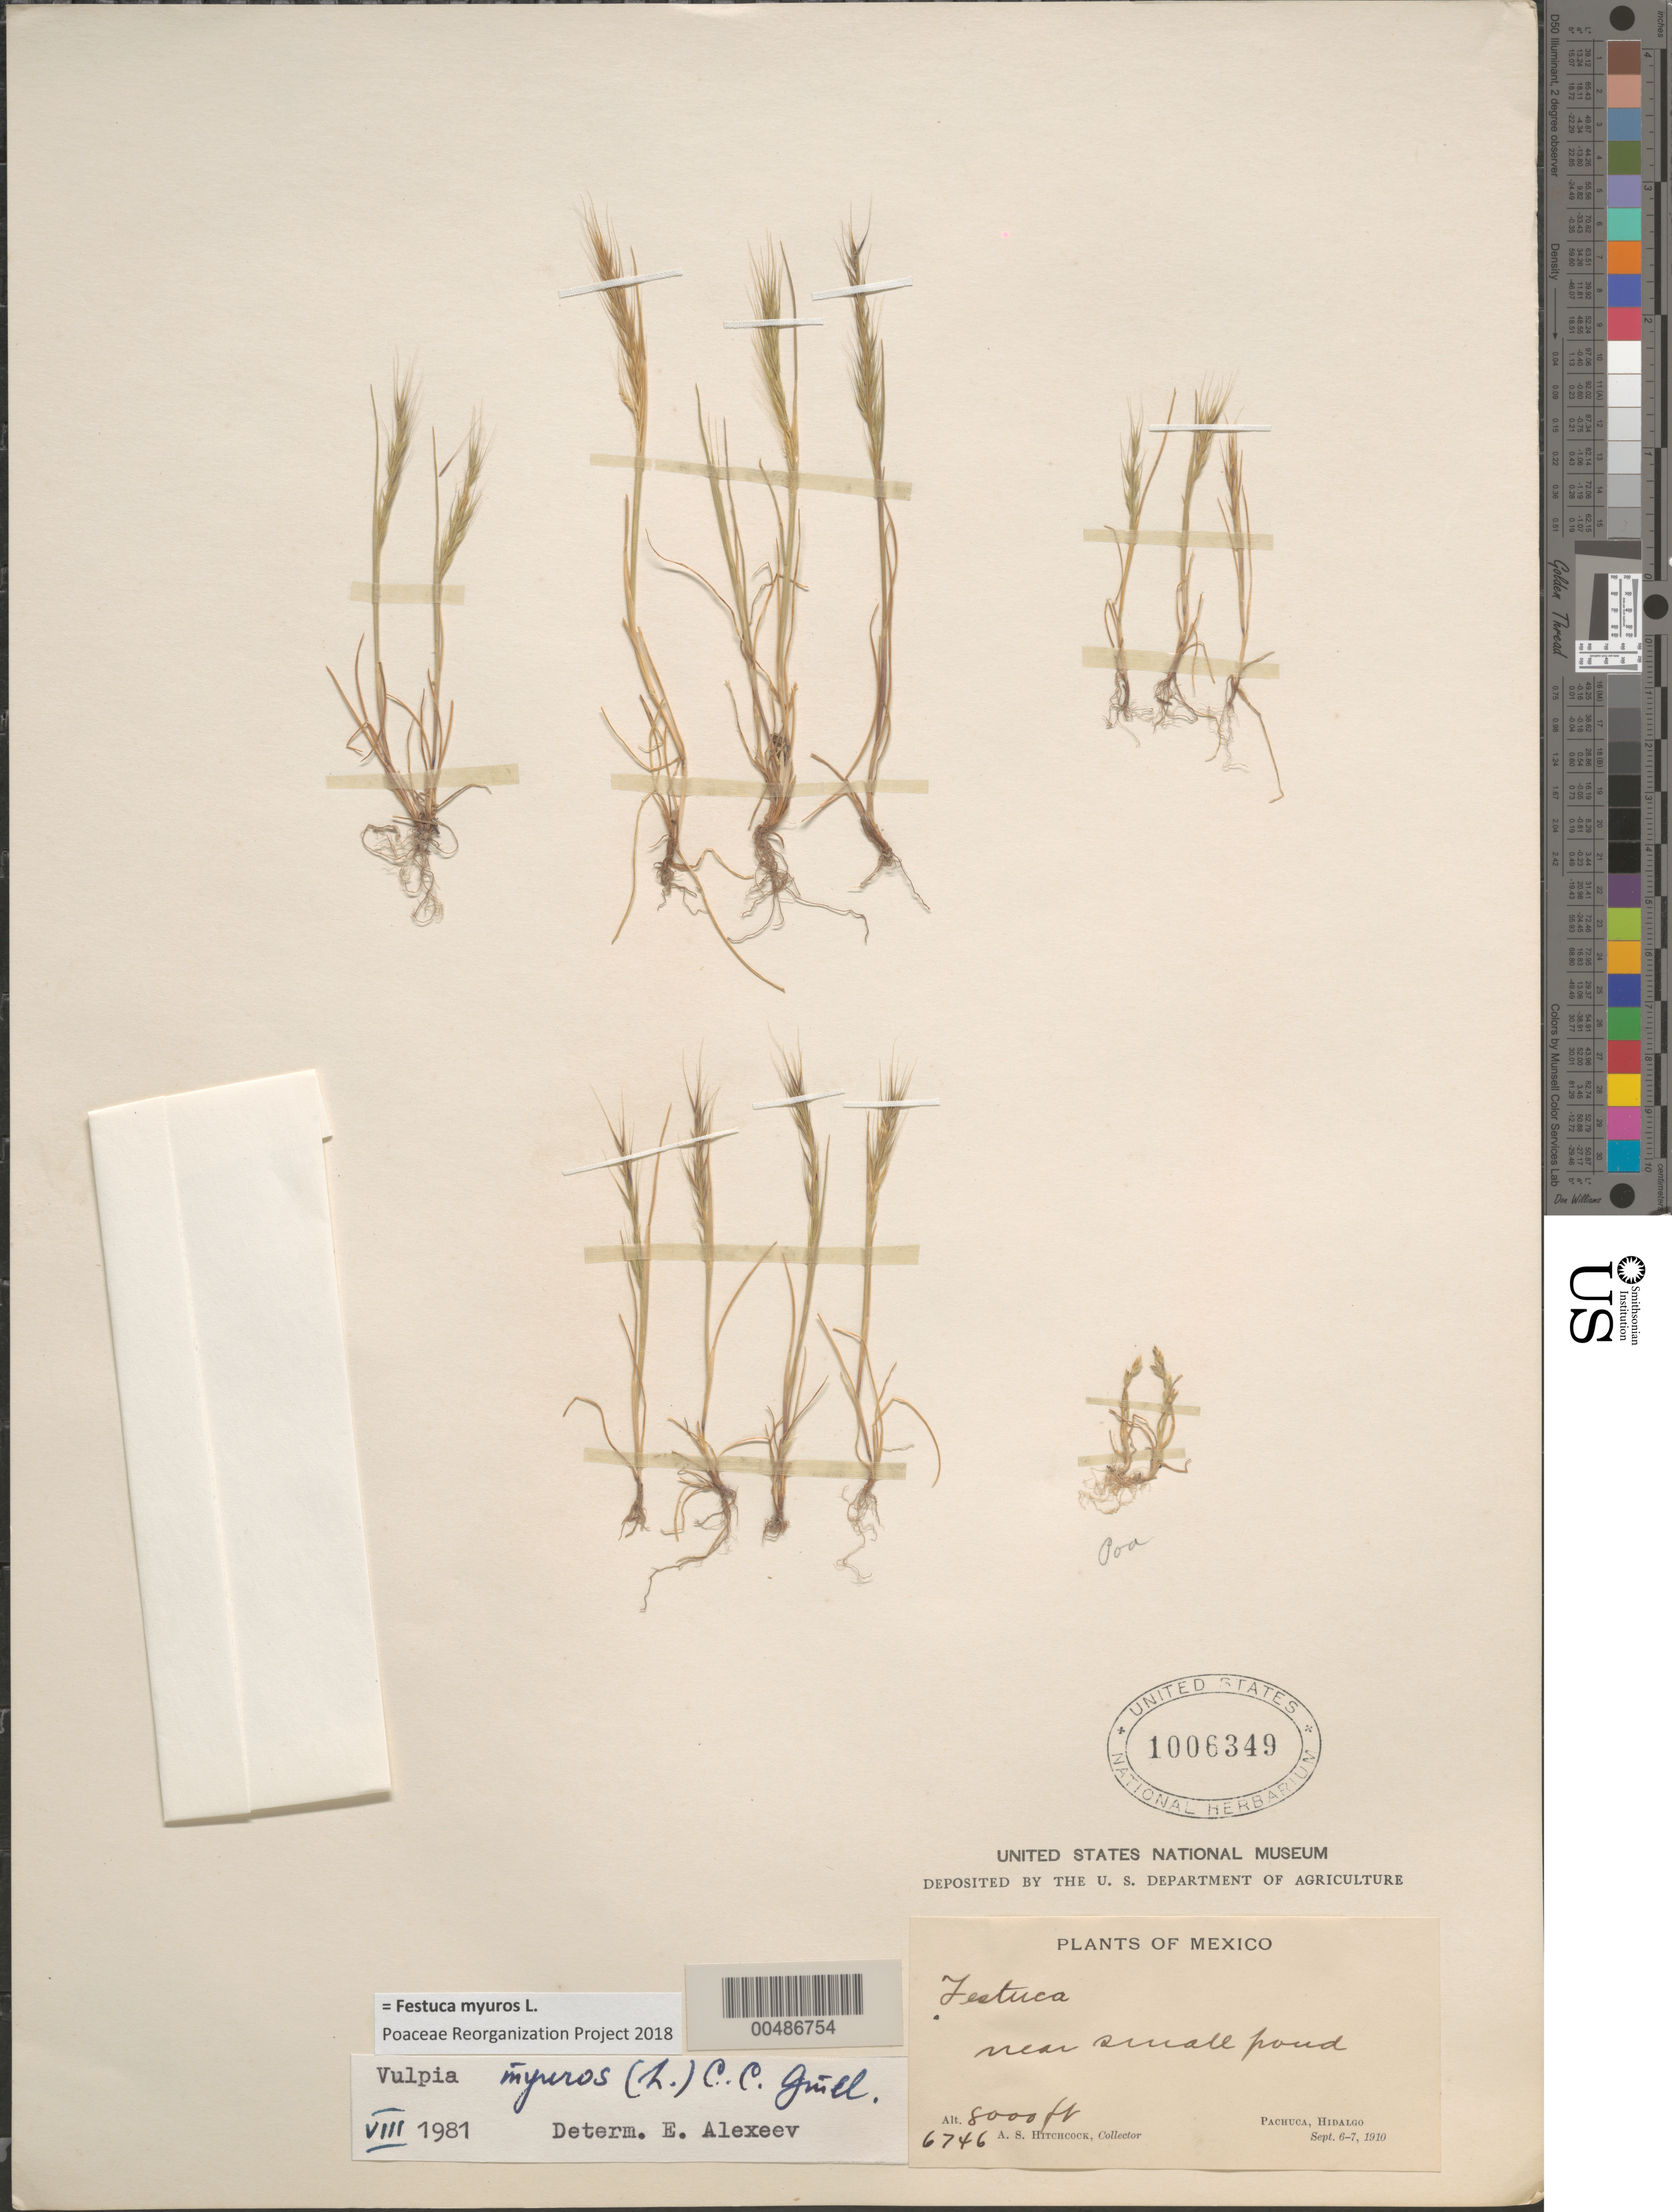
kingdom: Plantae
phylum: Tracheophyta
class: Liliopsida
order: Poales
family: Poaceae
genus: Festuca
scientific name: Festuca myuros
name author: L.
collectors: A. S. Hitchcock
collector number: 6746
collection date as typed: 6 Sep 1910 or 7 Sep 1910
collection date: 1910-09-06 or 1910-09-07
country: Mexico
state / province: Hidalgo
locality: Pachuca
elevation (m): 2438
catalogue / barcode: US 1006349